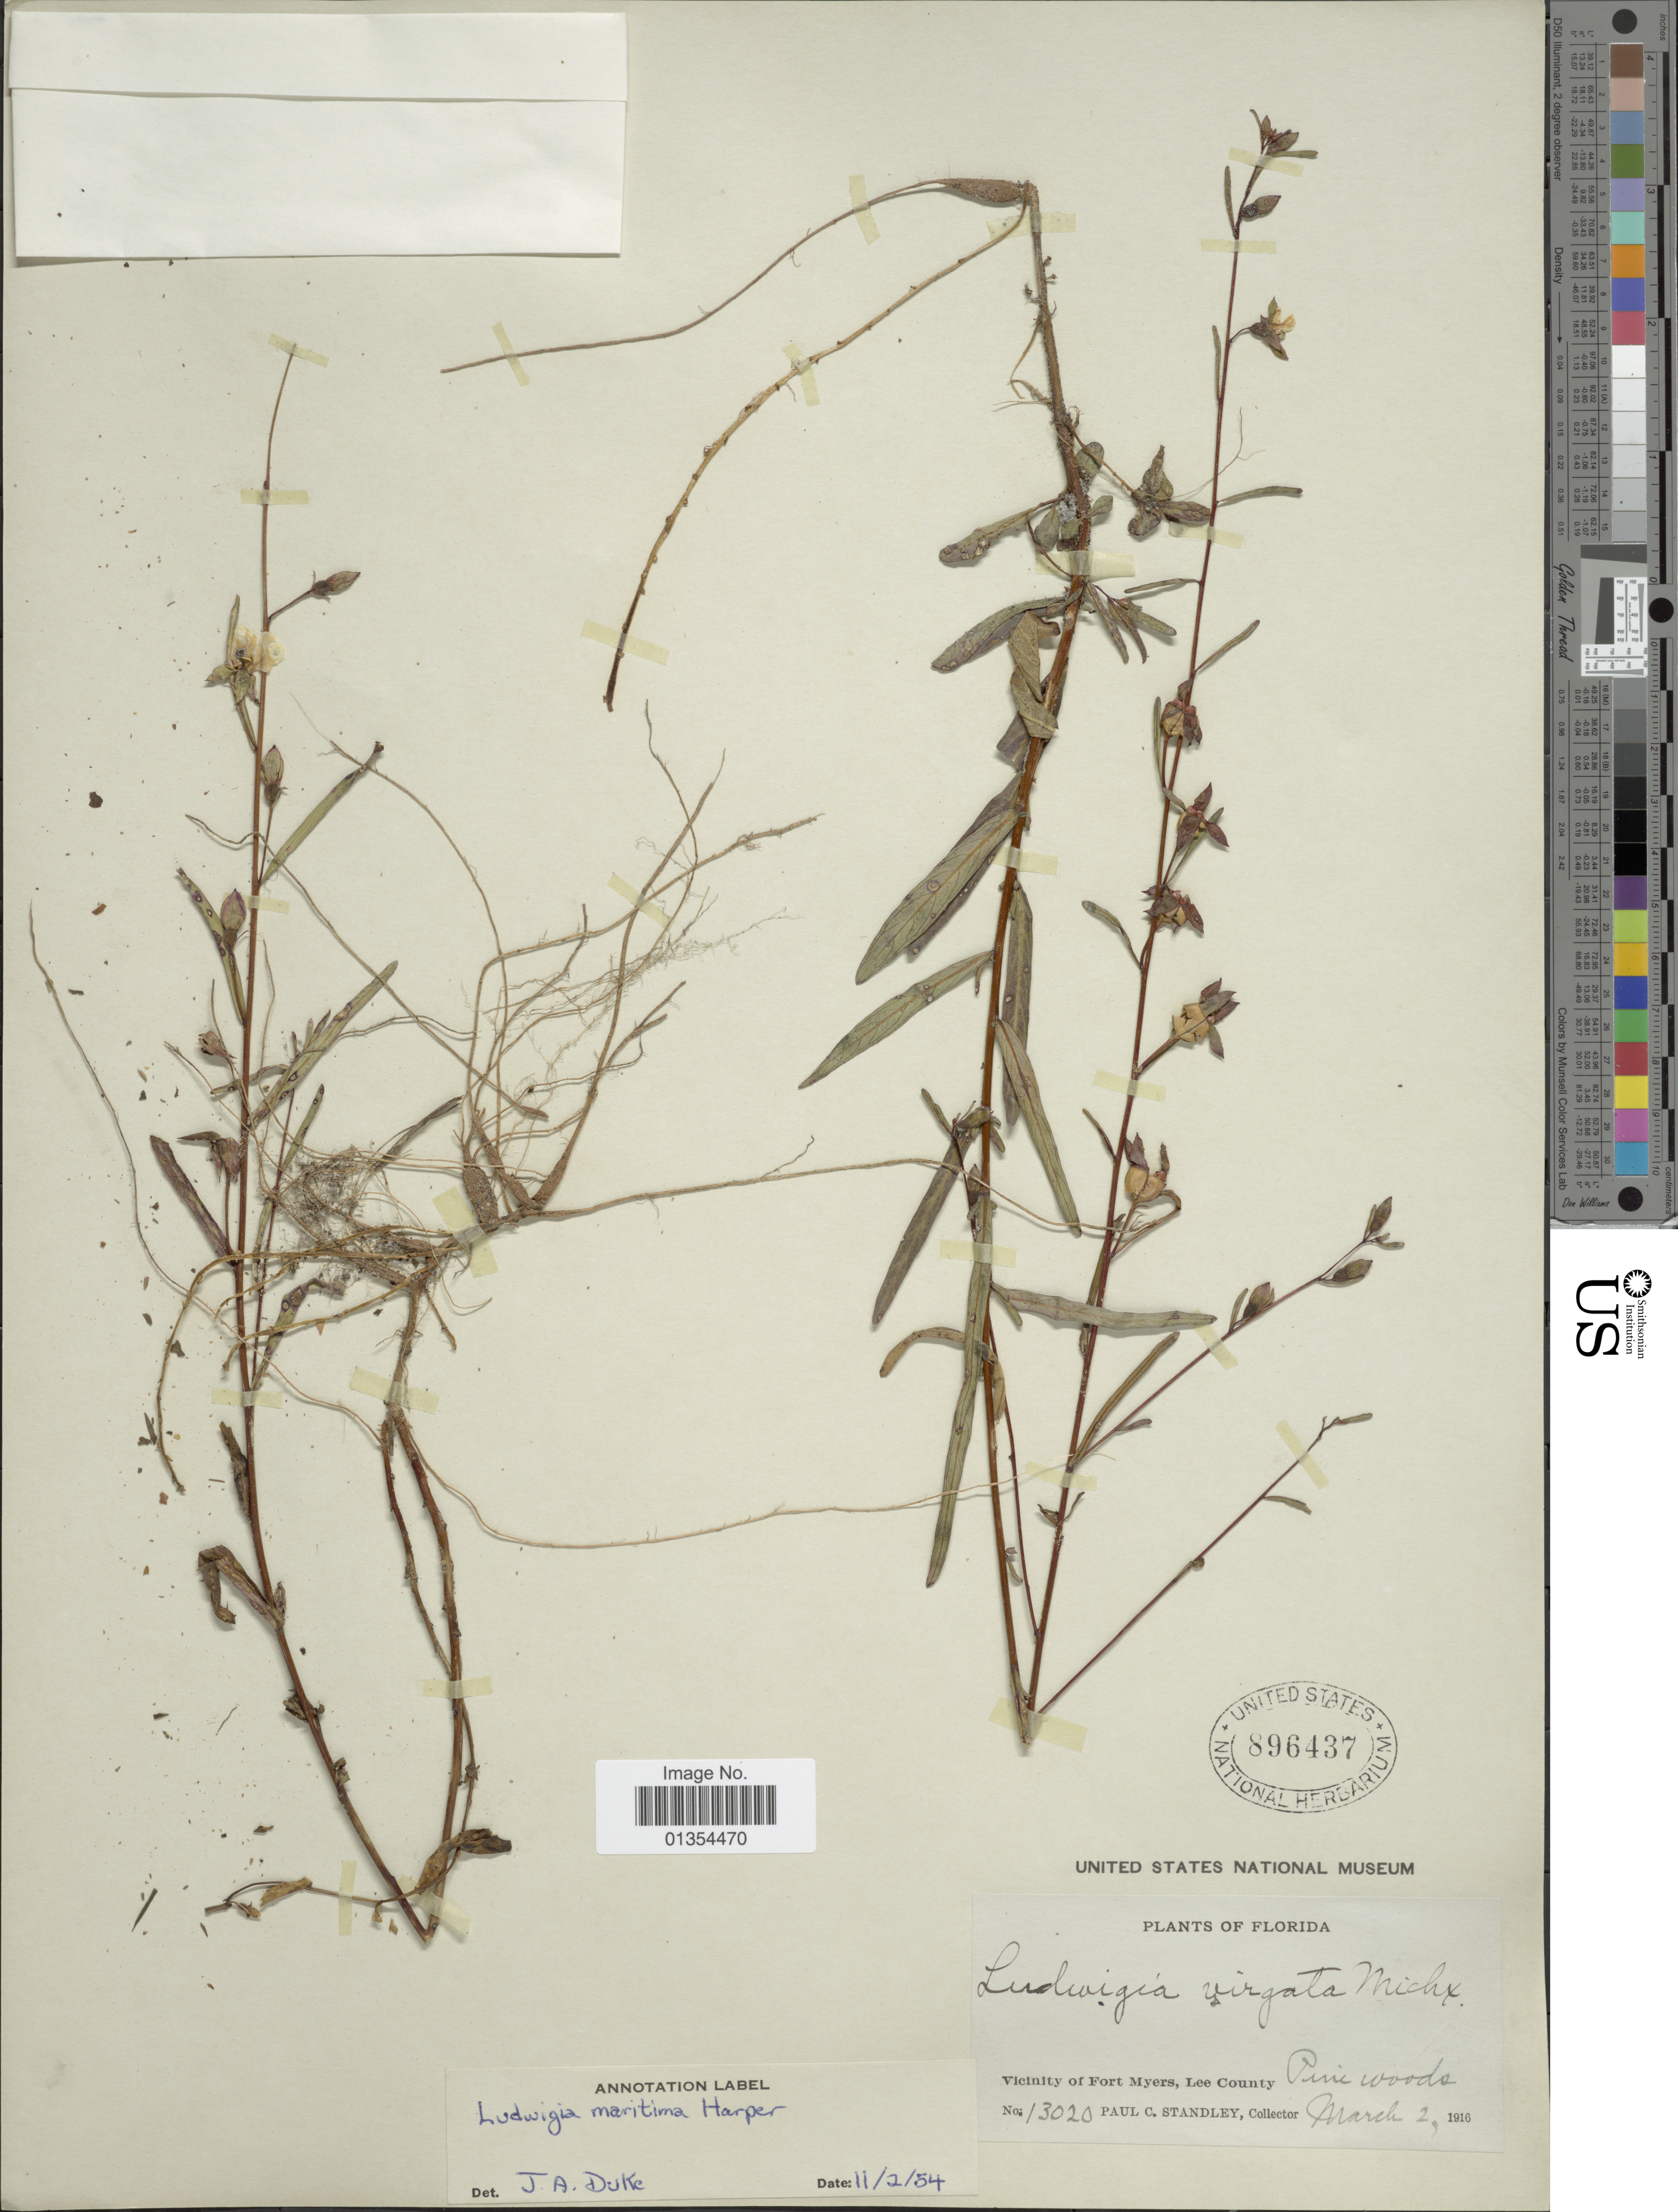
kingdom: Plantae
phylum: Tracheophyta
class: Magnoliopsida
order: Myrtales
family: Onagraceae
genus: Ludwigia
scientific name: Ludwigia maritima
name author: R.M. Harper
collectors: P. C. Standley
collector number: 13020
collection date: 1916-03-02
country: United States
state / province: Florida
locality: Vicinity of Fort Myers, Lee County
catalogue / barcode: US 896437